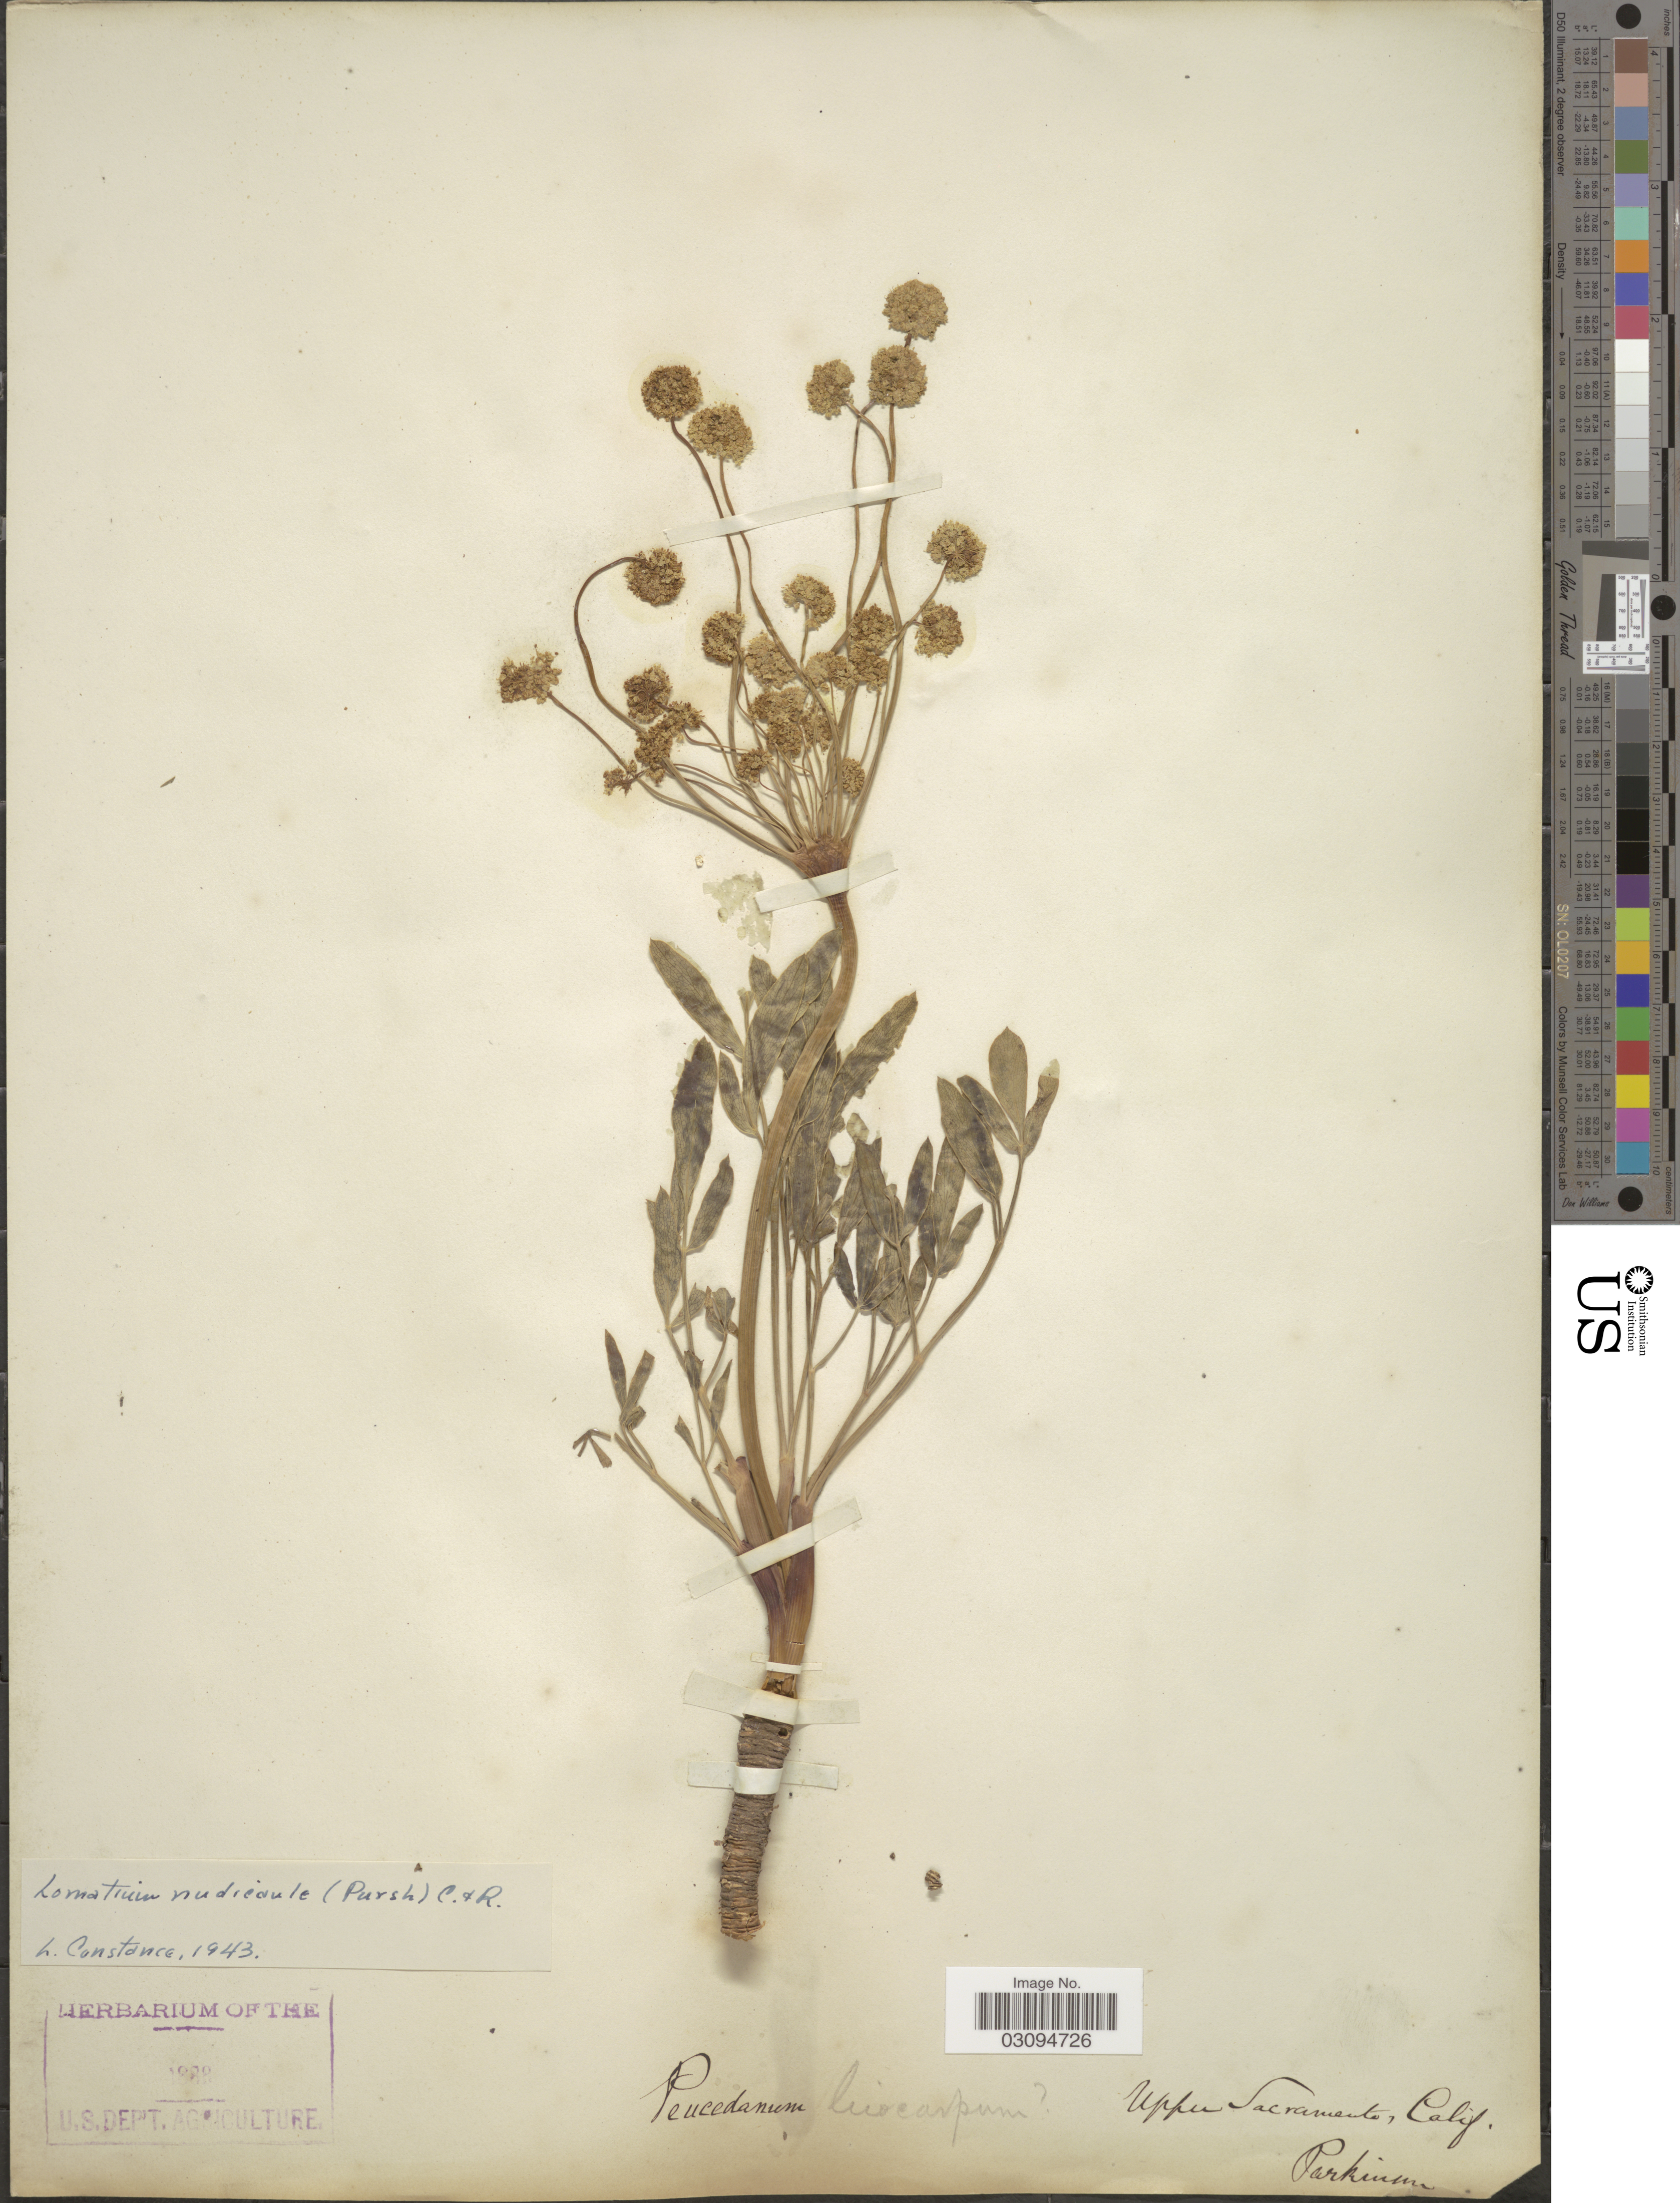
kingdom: Plantae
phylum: Tracheophyta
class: Magnoliopsida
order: Apiales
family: Apiaceae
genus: Lomatium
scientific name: Lomatium nudicaule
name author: (Pursh) J.M. Coult. & Rose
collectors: Parkinson, --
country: United States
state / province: California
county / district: Sacramento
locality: Upper Sacramento.